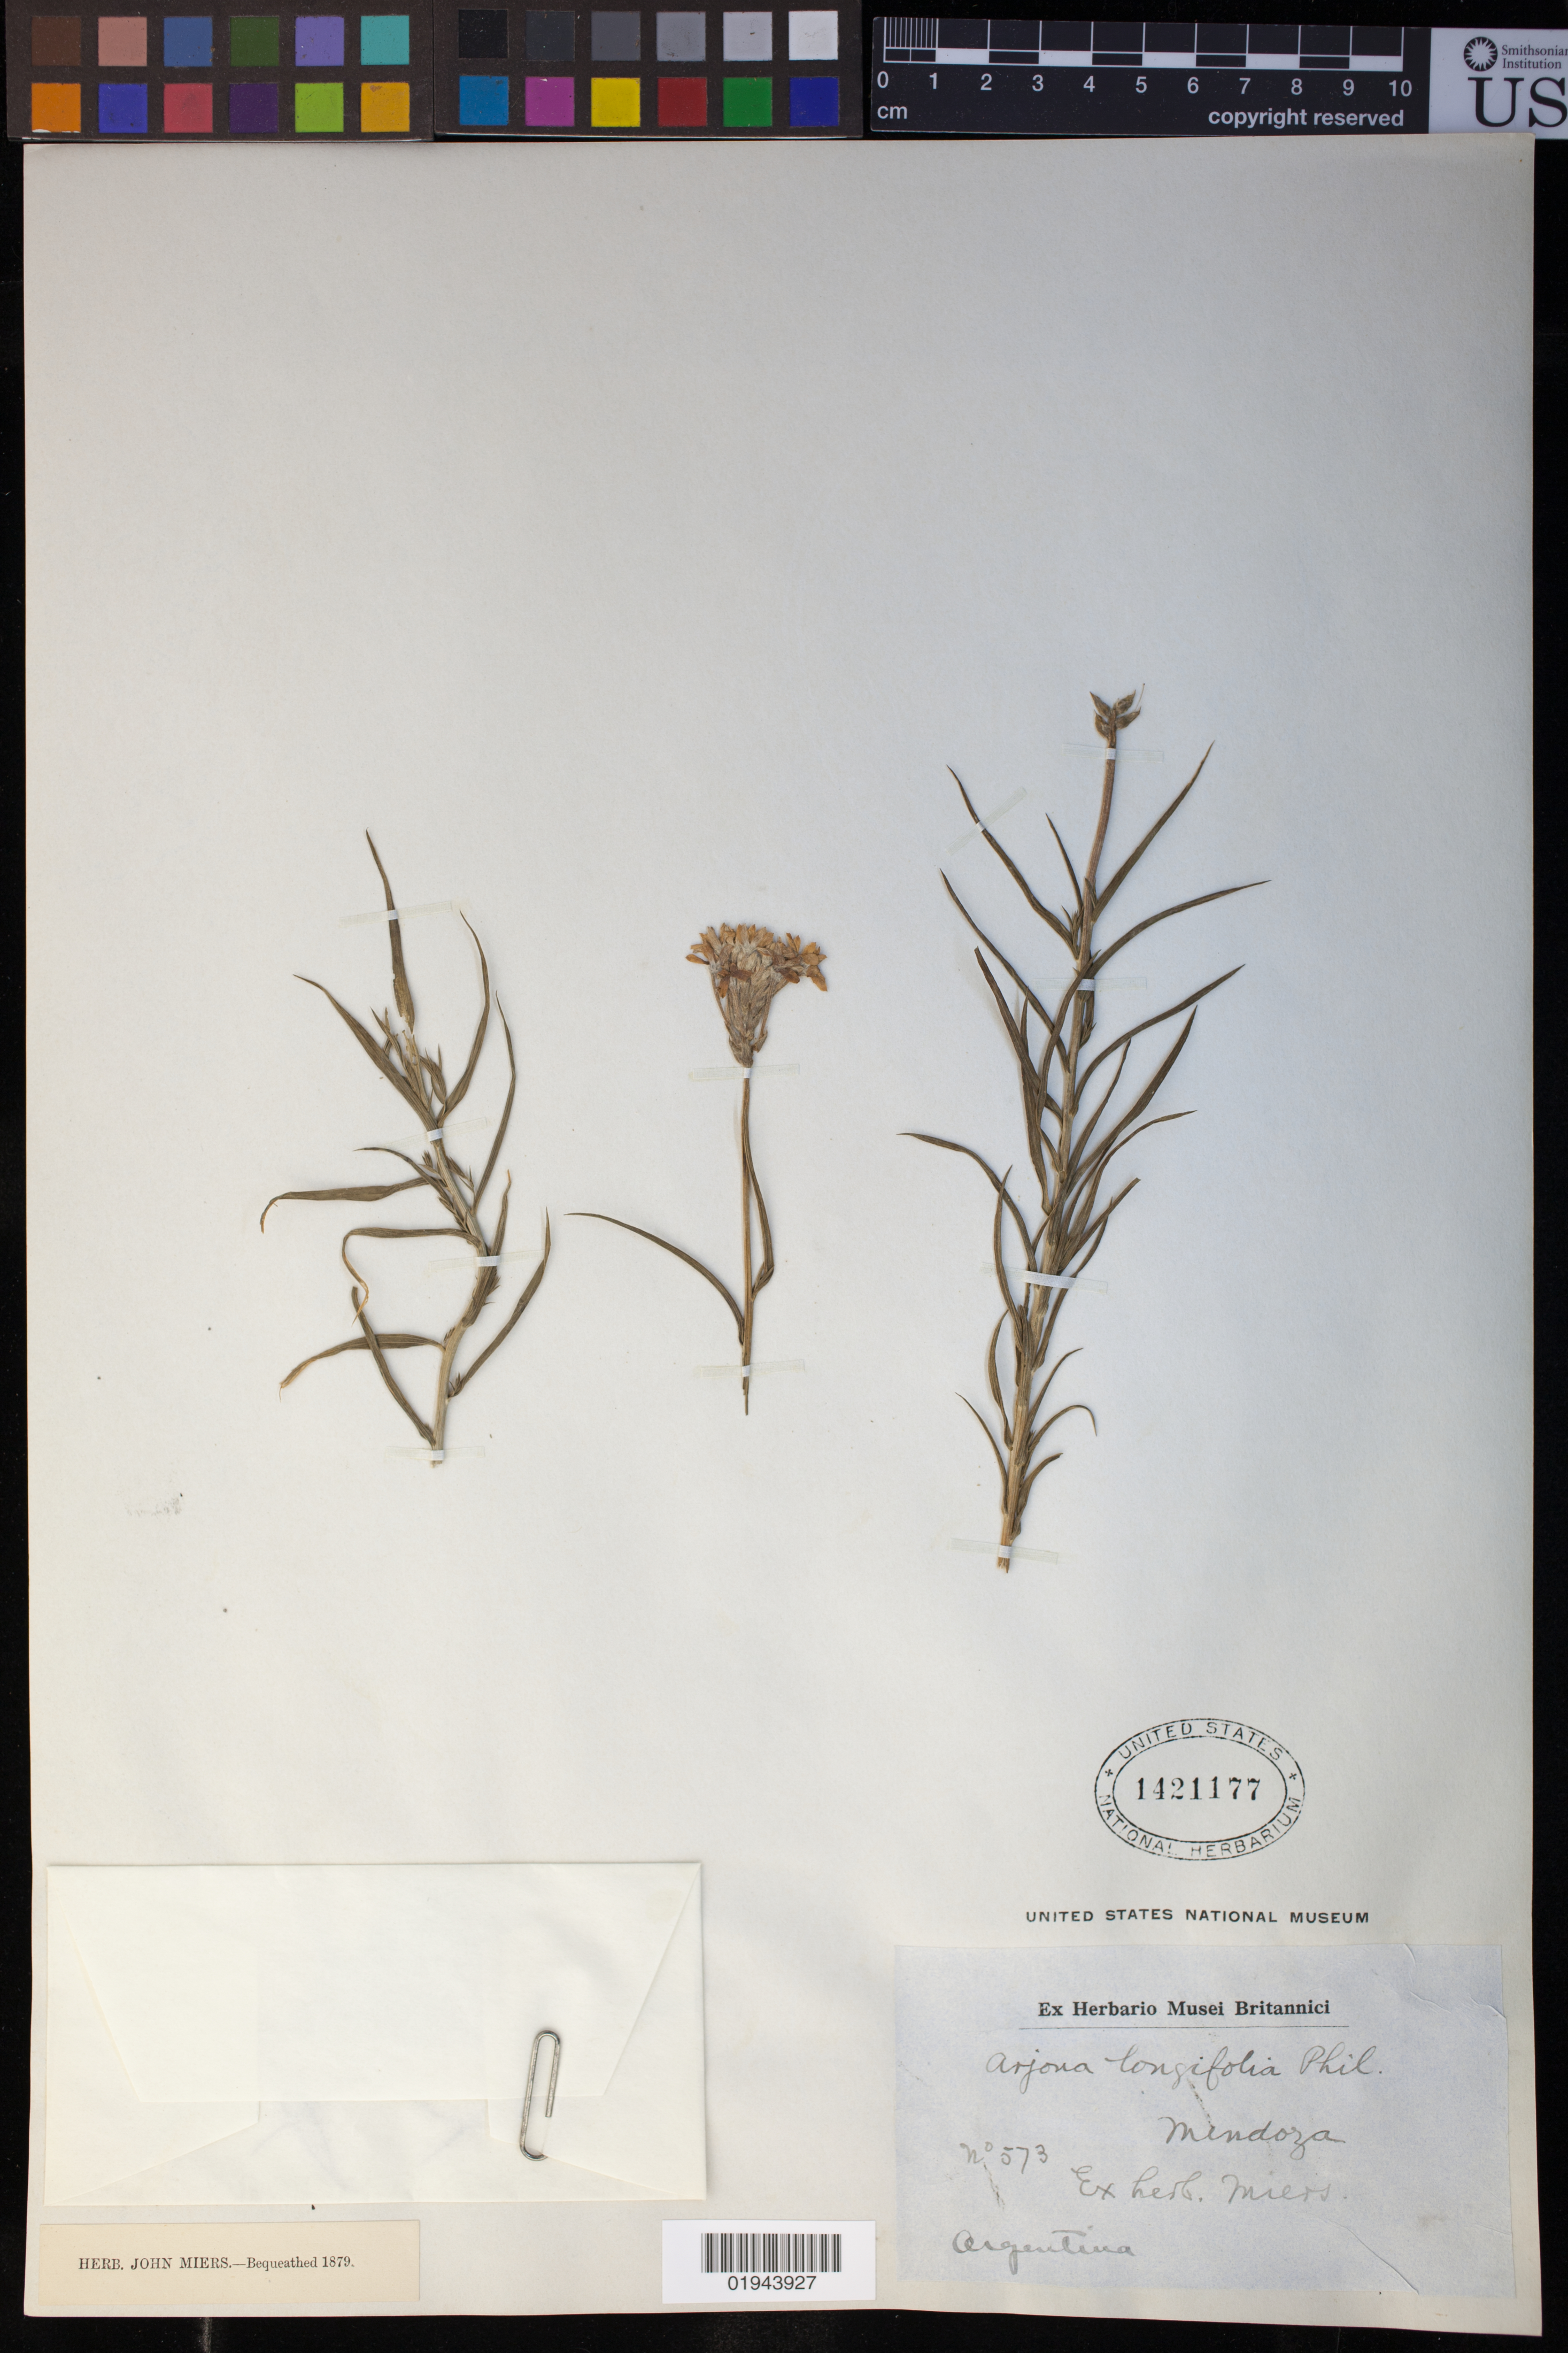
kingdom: Plantae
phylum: Tracheophyta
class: Magnoliopsida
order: Santalales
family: Schoepfiaceae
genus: Arjona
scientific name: Arjona longifolia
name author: Phil.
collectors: J. Miers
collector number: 573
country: Argentina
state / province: Mendoza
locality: Mendoza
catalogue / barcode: US 1421177